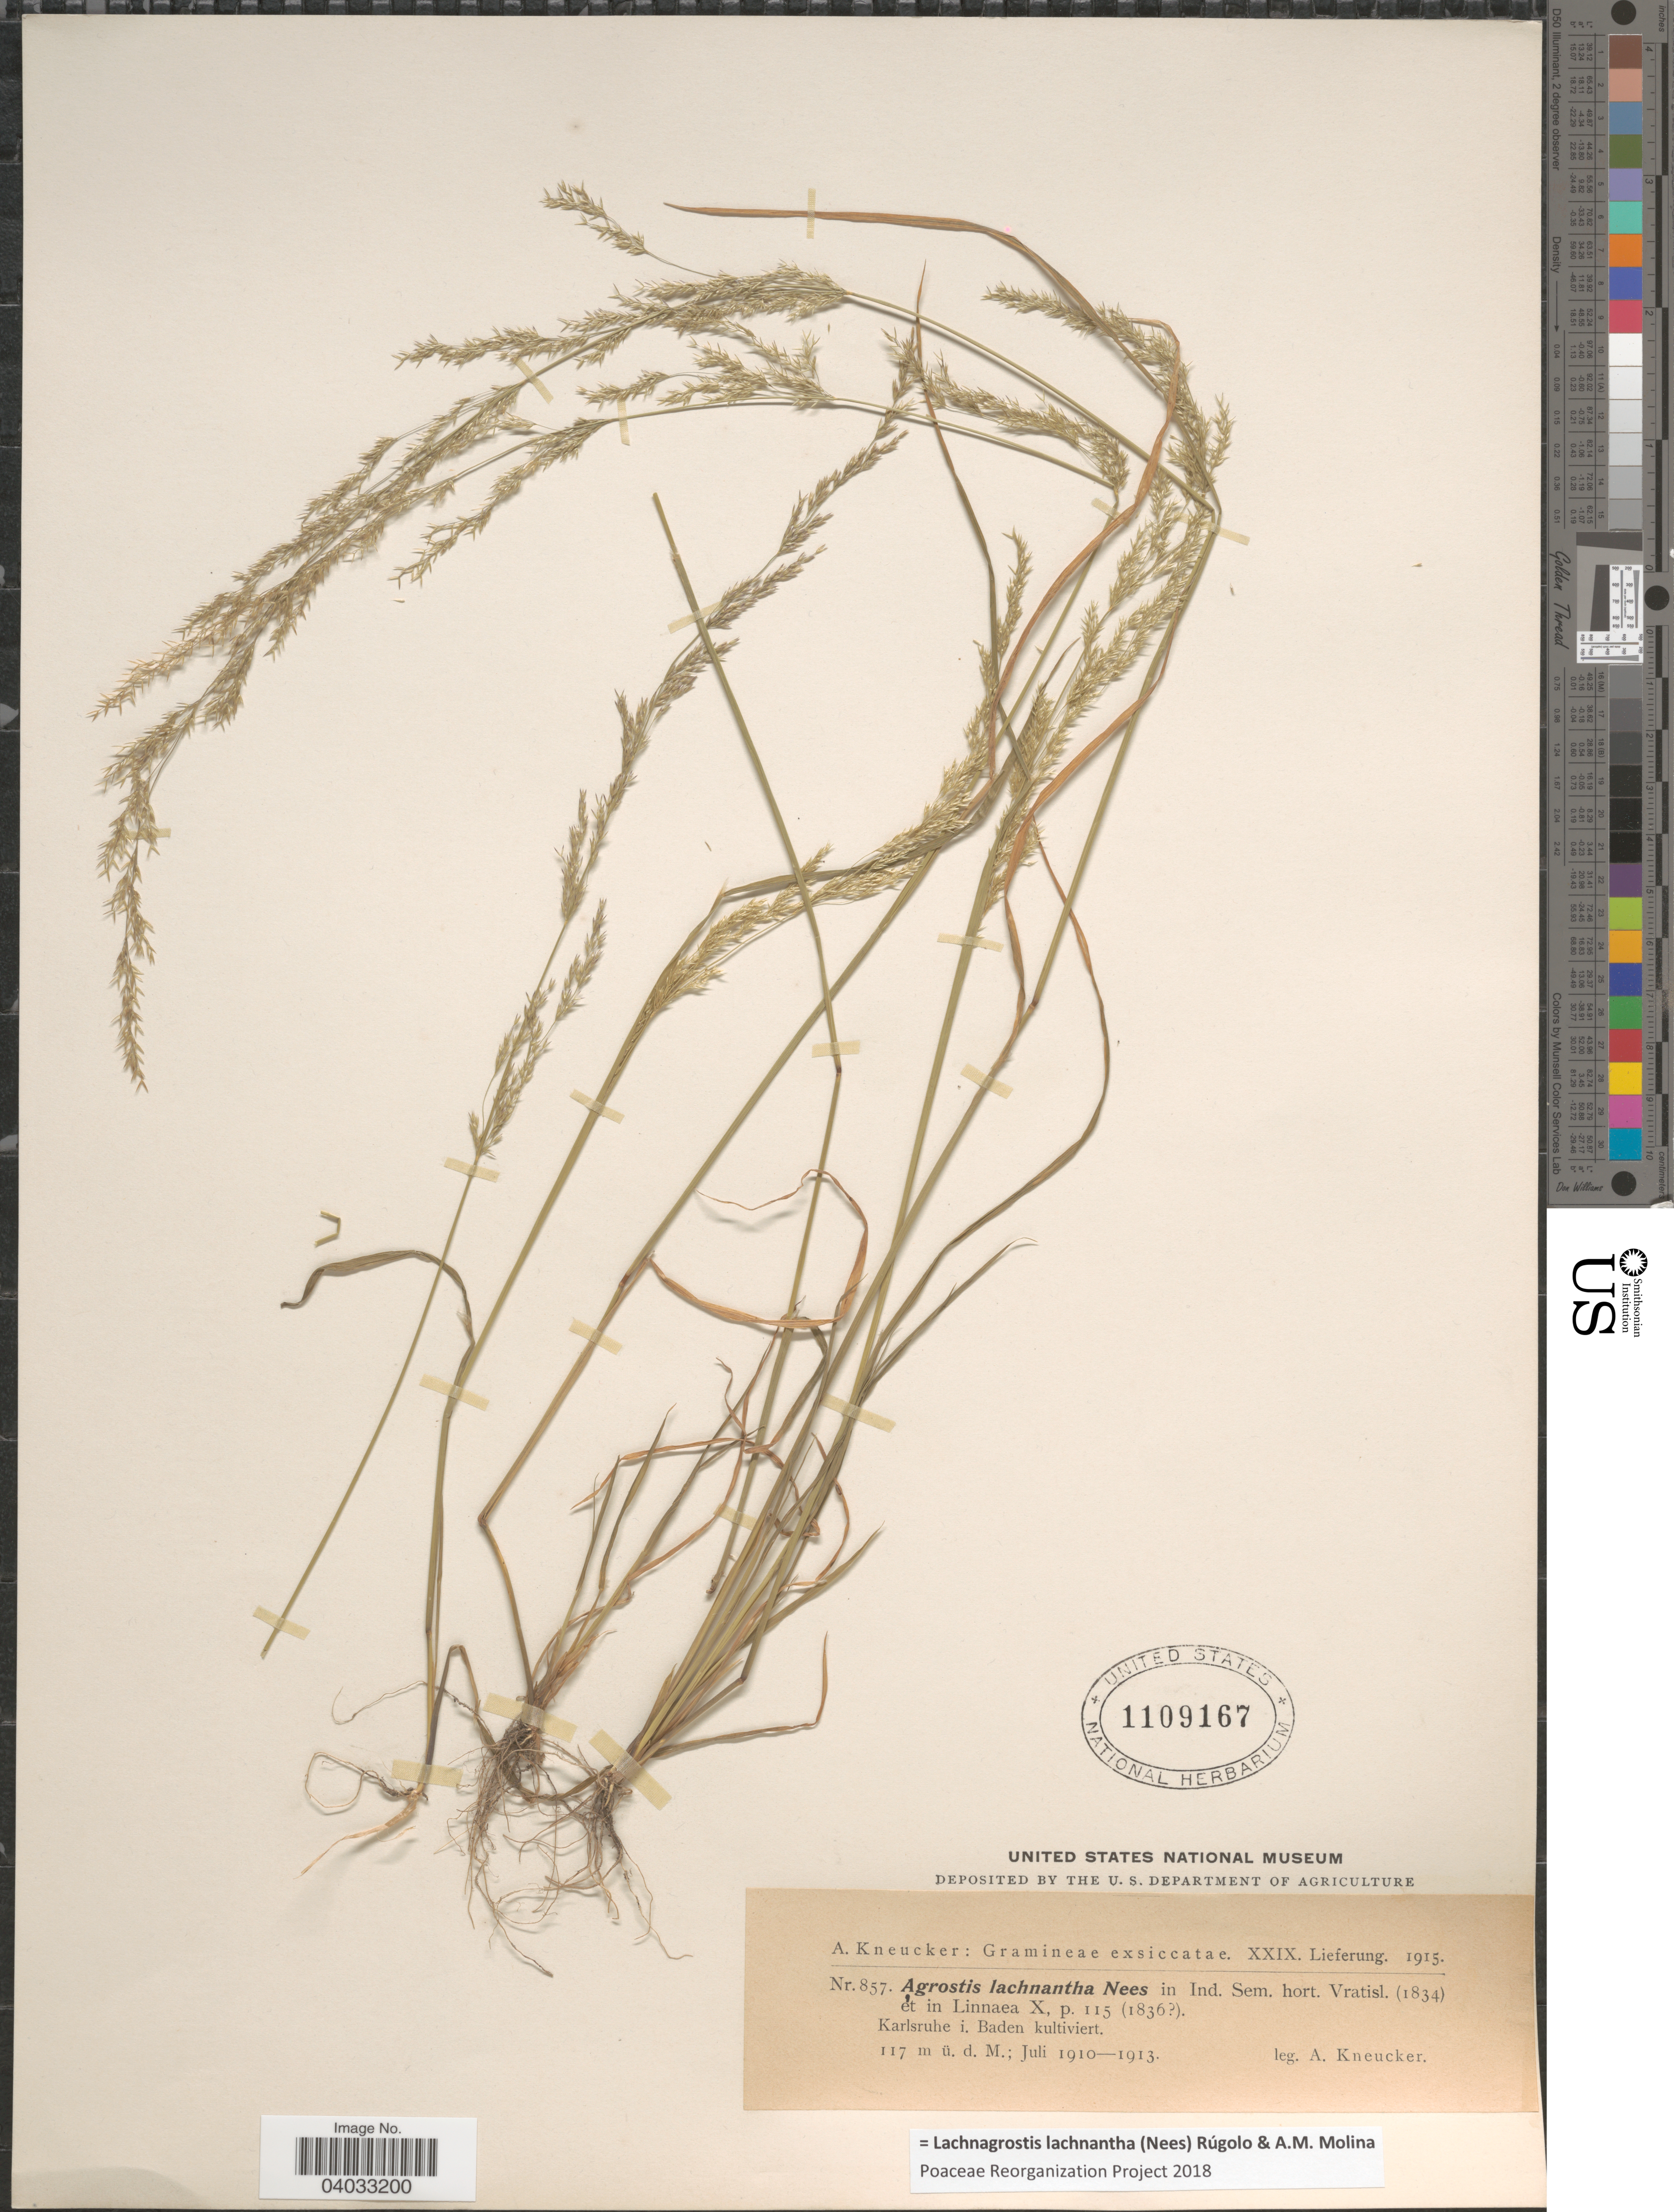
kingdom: Plantae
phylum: Tracheophyta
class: Liliopsida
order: Poales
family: Poaceae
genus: Lachnagrostis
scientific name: Lachnagrostis lachnantha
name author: (Nees) Rúgolo & A.M. Molina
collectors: A. Kneucker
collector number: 857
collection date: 1910-07/1913-07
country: Germany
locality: Karlsruhe i. Baden kultiviert.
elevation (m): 117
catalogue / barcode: US 1109167